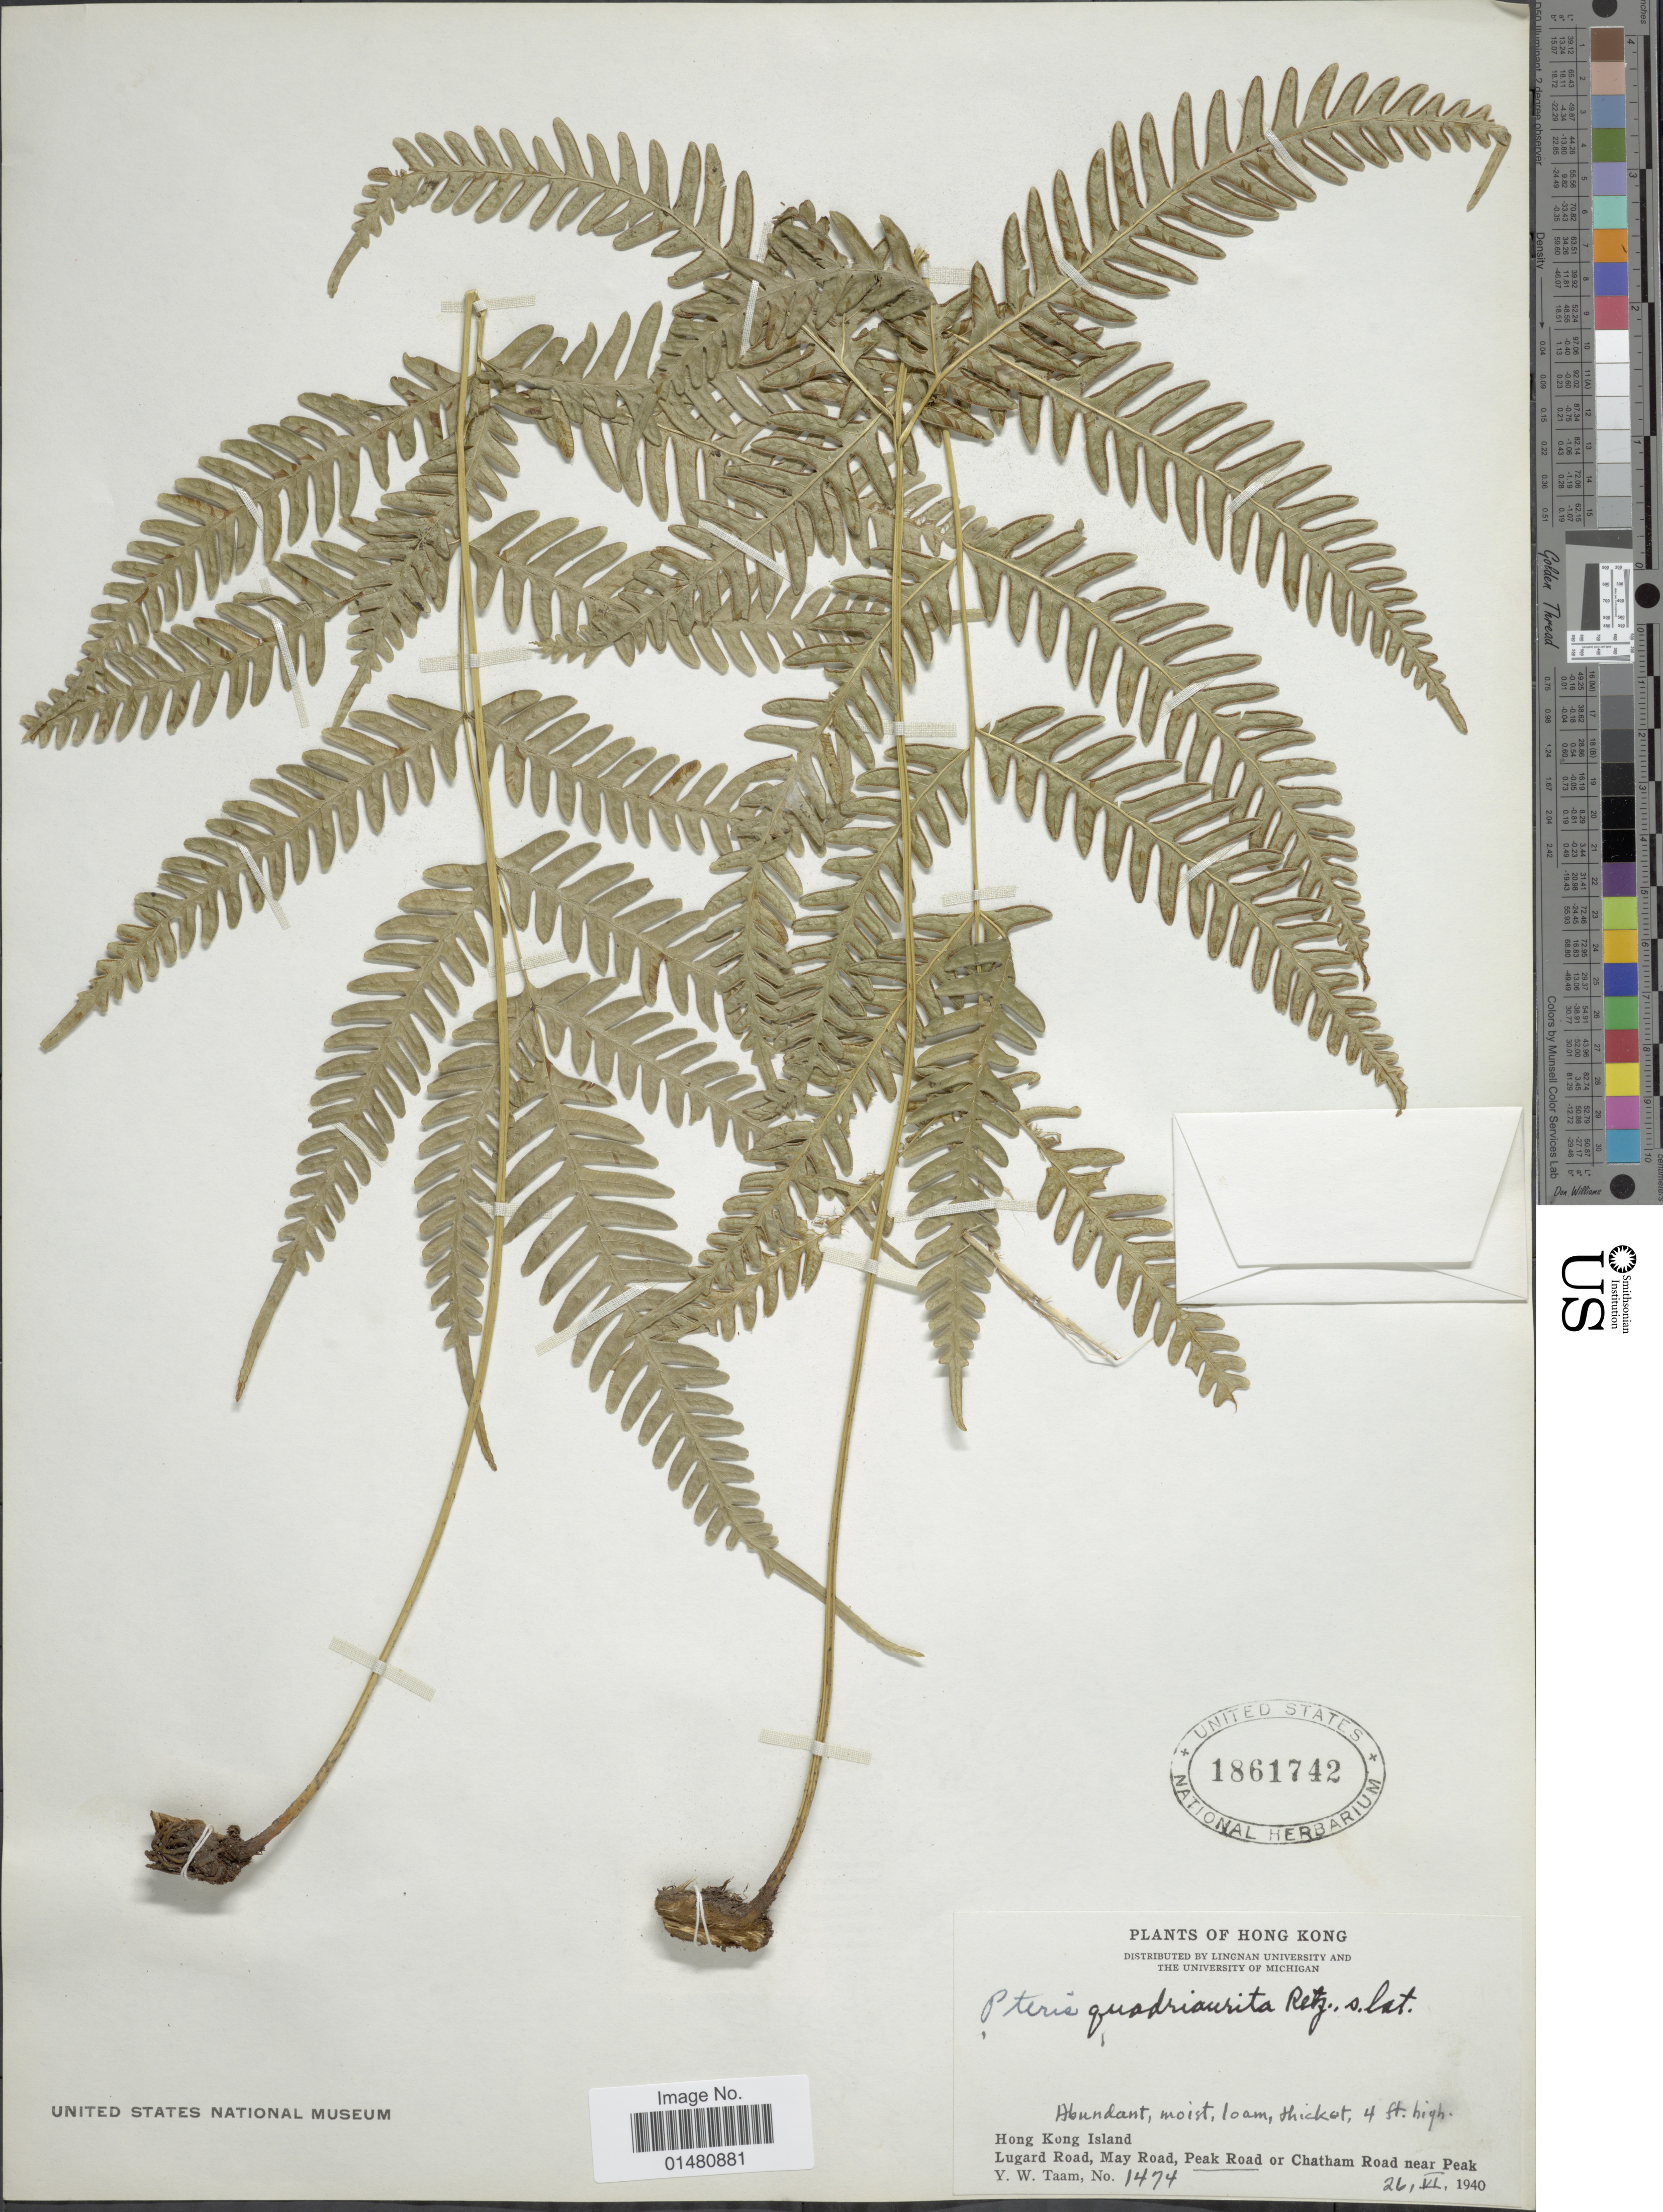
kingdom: Plantae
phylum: Tracheophyta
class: Polypodiopsida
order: Polypodiales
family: Pteridaceae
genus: Pteris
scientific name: Pteris quadriaurita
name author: Retz.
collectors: Y. W. Taam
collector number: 1474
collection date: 1940-06-26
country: China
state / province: Hong Kong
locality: Hong Kong Island, Lugard Road, May Road, Peak Road or Chatham Road near Peak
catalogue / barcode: US 1861742